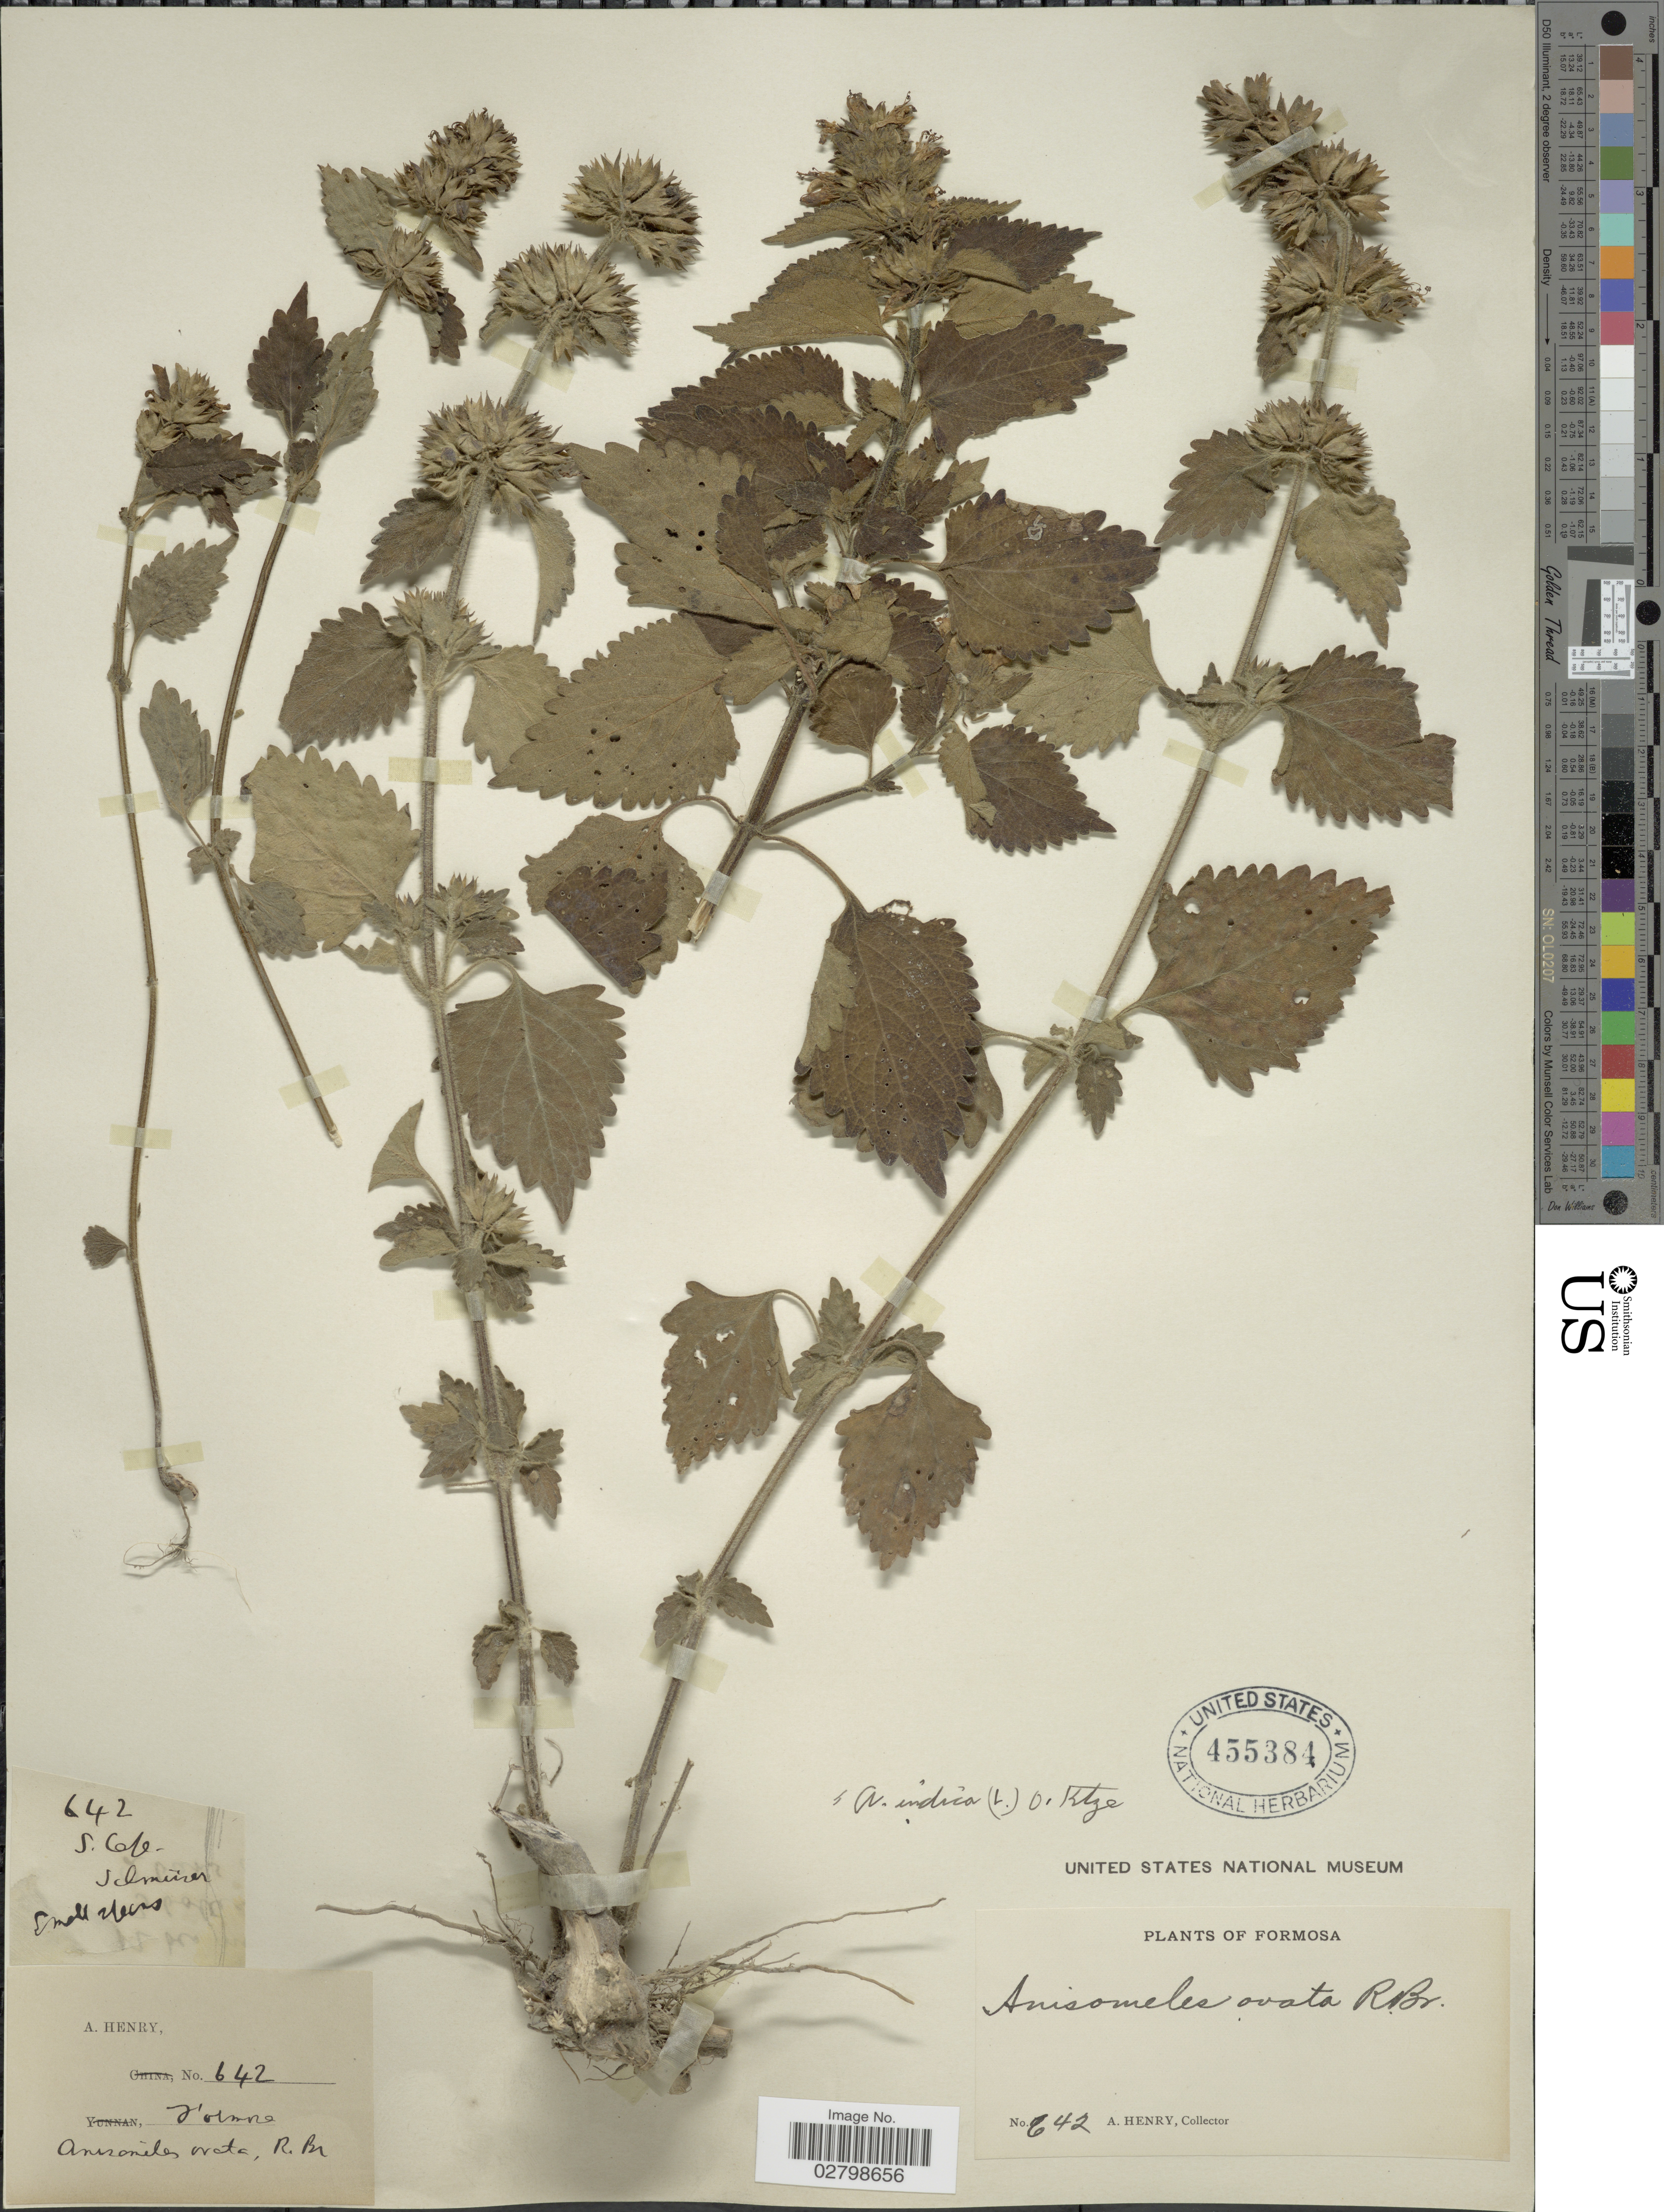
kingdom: Plantae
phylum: Tracheophyta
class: Magnoliopsida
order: Lamiales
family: Lamiaceae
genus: Anisomeles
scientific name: Anisomeles indica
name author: (L.) Kuntze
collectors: A. Henry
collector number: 642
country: Taiwan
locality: Formosa.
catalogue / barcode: US 455384